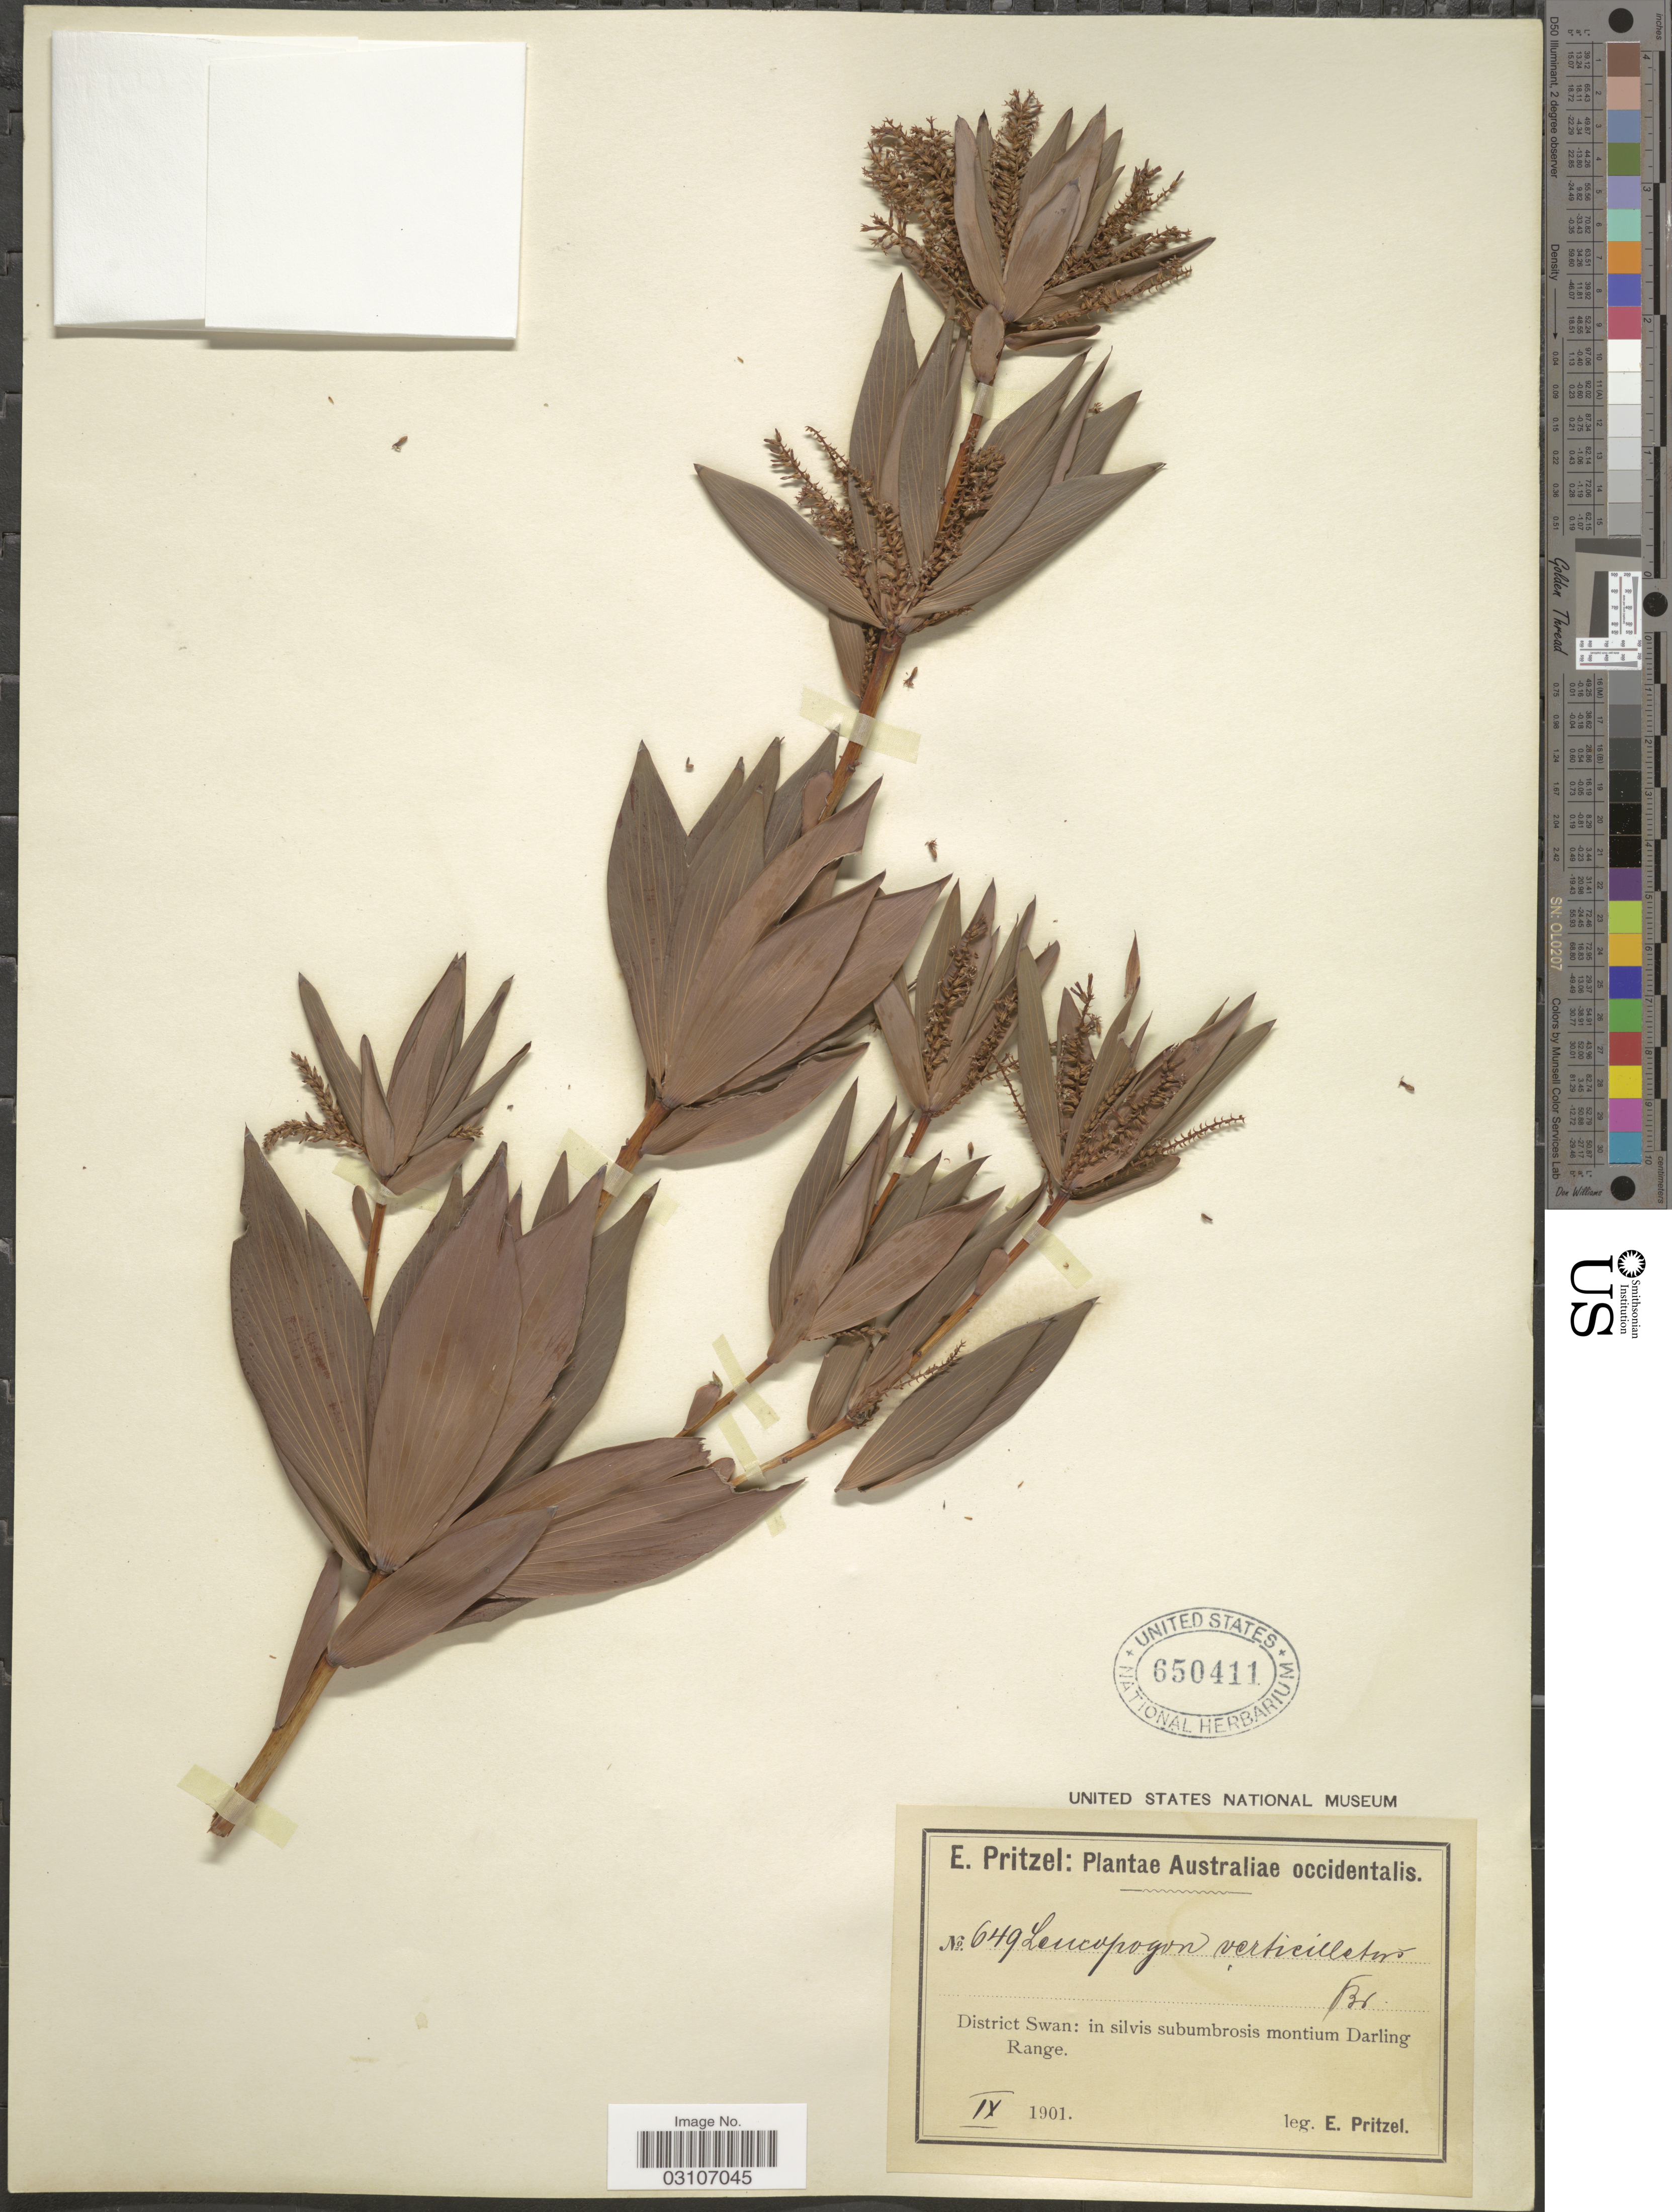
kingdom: Plantae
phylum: Tracheophyta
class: Magnoliopsida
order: Ericales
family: Ericaceae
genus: Leucopogon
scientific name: Leucopogon verticillatus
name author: R. Br.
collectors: E. G. Pritzel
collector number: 649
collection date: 1901-09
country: Australia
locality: Australiae occidentalis. District Swan: in silvis subumbrosis montium Darling Range.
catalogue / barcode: US 650411